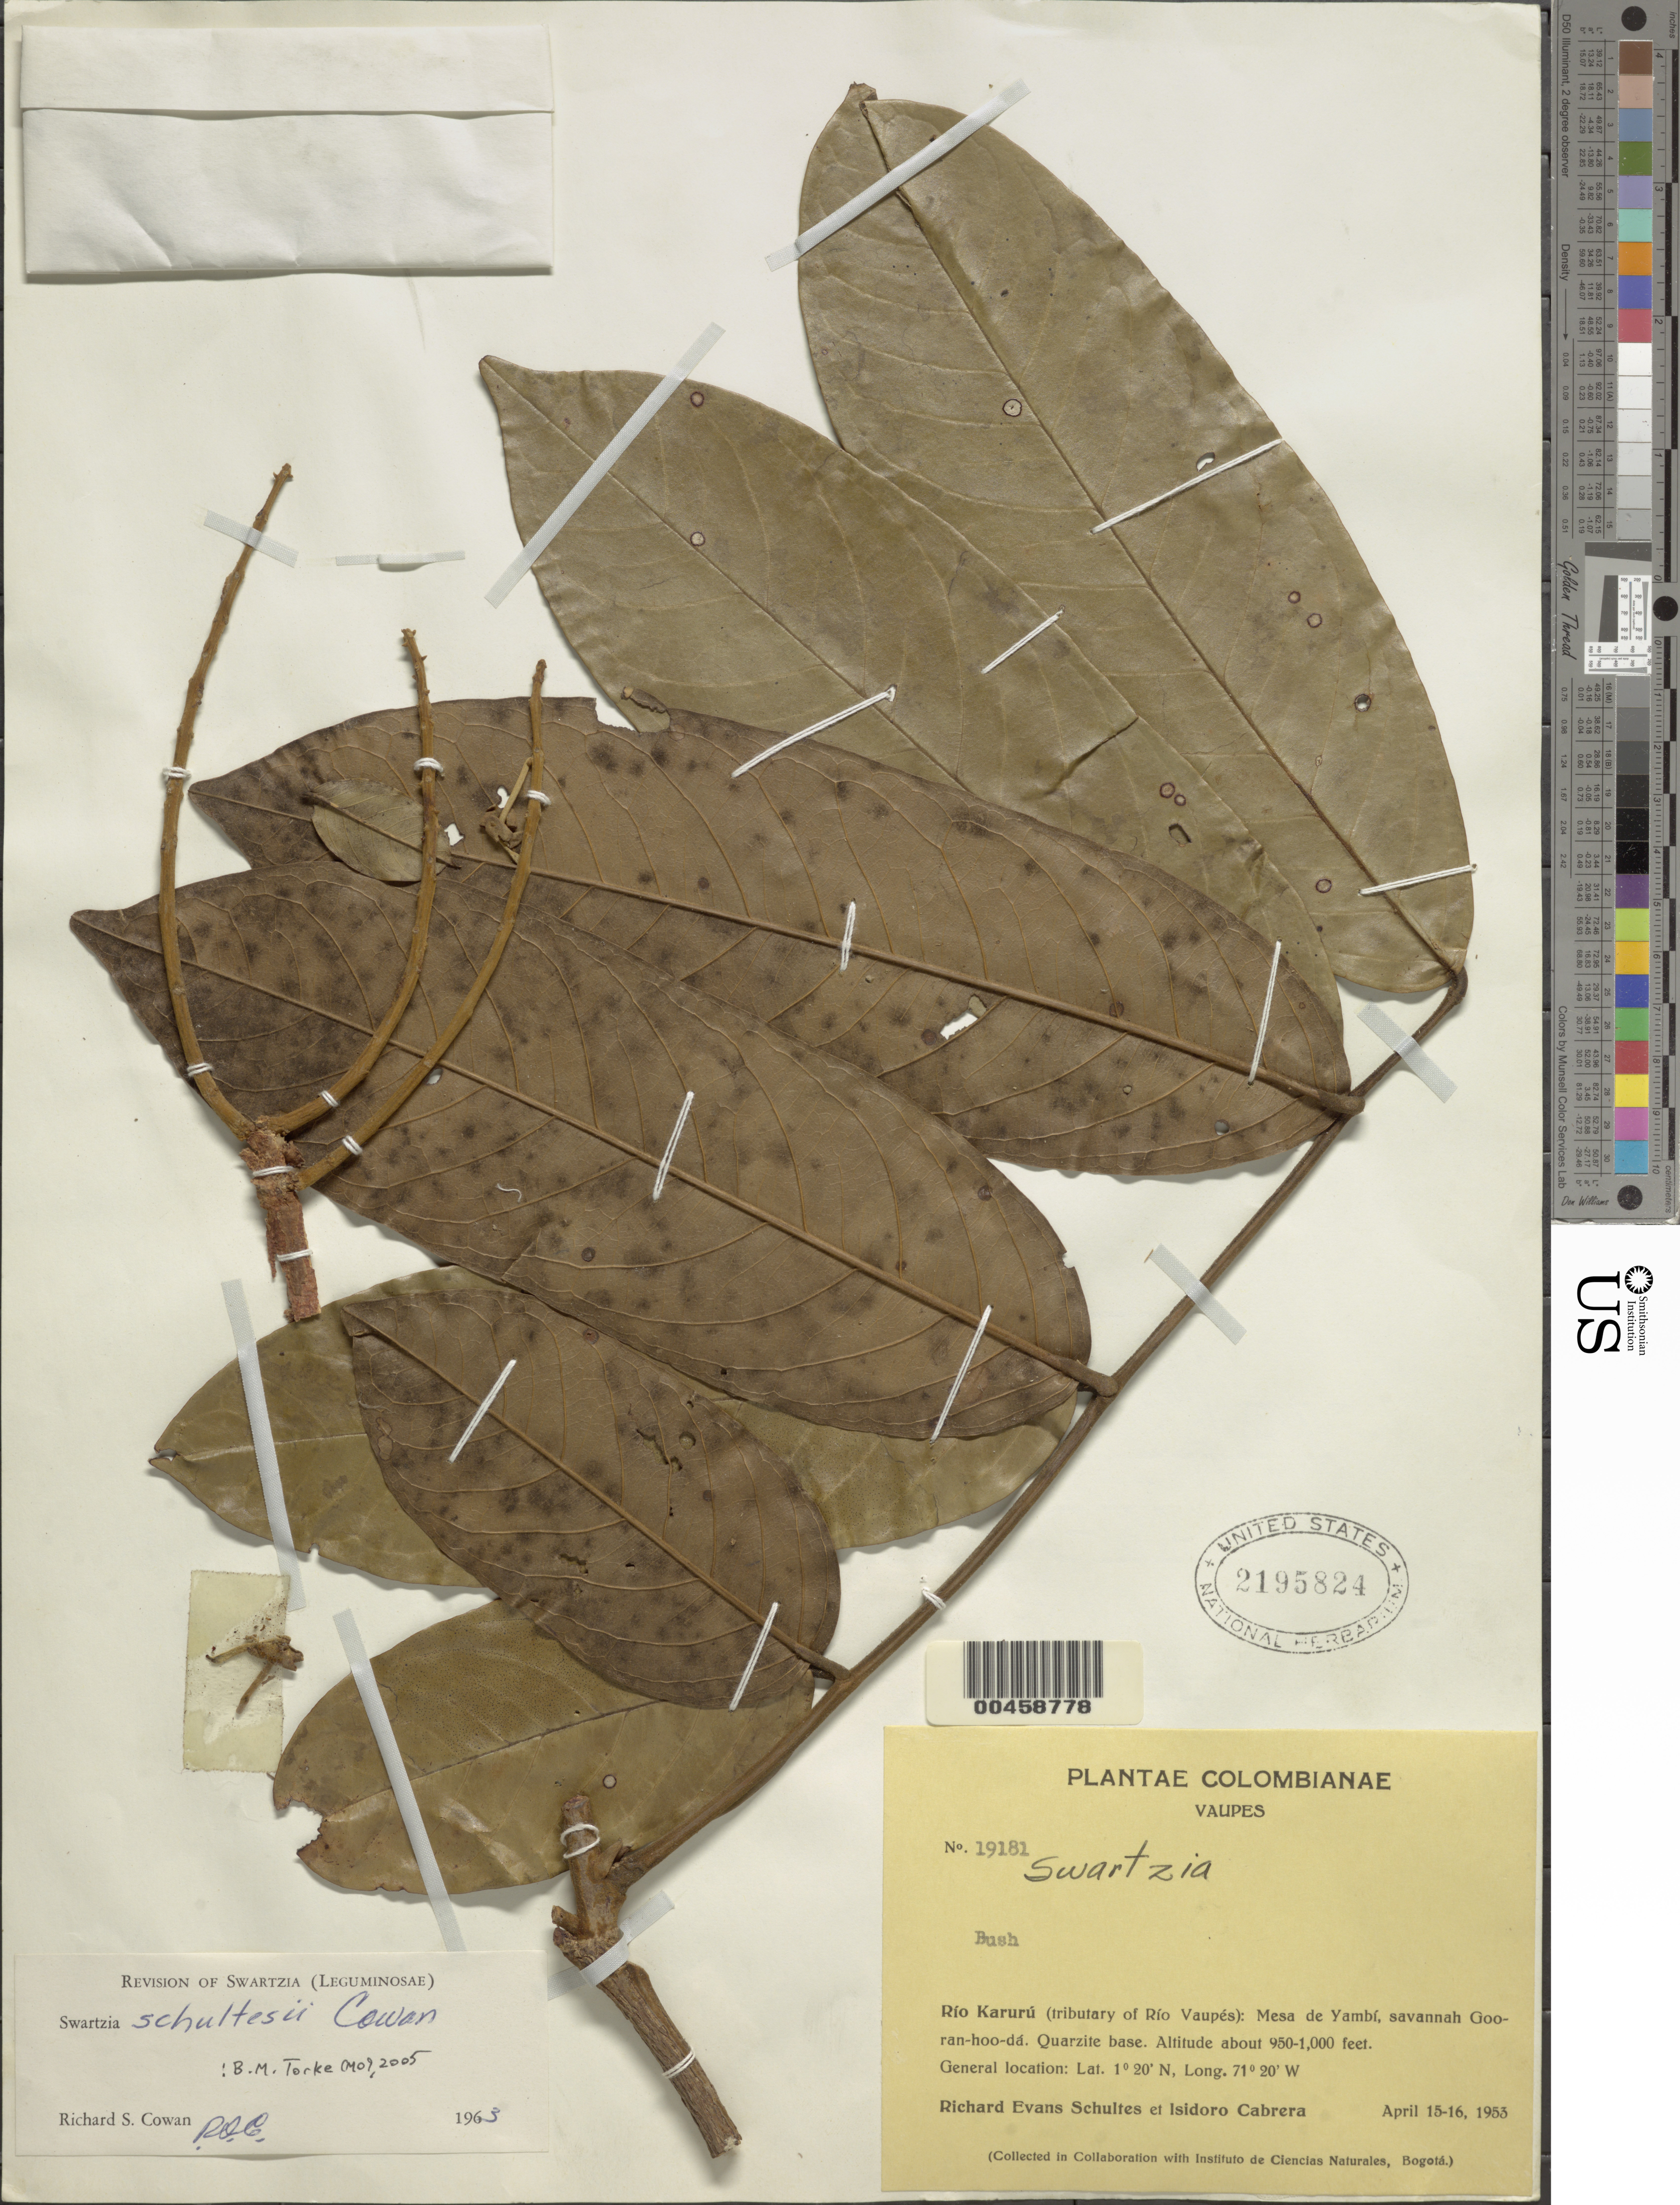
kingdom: Plantae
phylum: Tracheophyta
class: Magnoliopsida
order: Fabales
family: Fabaceae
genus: Swartzia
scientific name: Swartzia schultesii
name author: R.S. Cowan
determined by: Cowan, R. S.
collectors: R. E. Schultes & I. Cabrera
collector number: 19181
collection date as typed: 15 Apr 1953 to 16 Apr 1953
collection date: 1953-04-15/1953-04-16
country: Colombia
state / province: Vaupés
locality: Mesa de Yambi; savannah Goo-Ran-Hoo-Da; Rio KHaruru (tributary of Rio Vaupes)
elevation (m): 290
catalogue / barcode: US 2195824